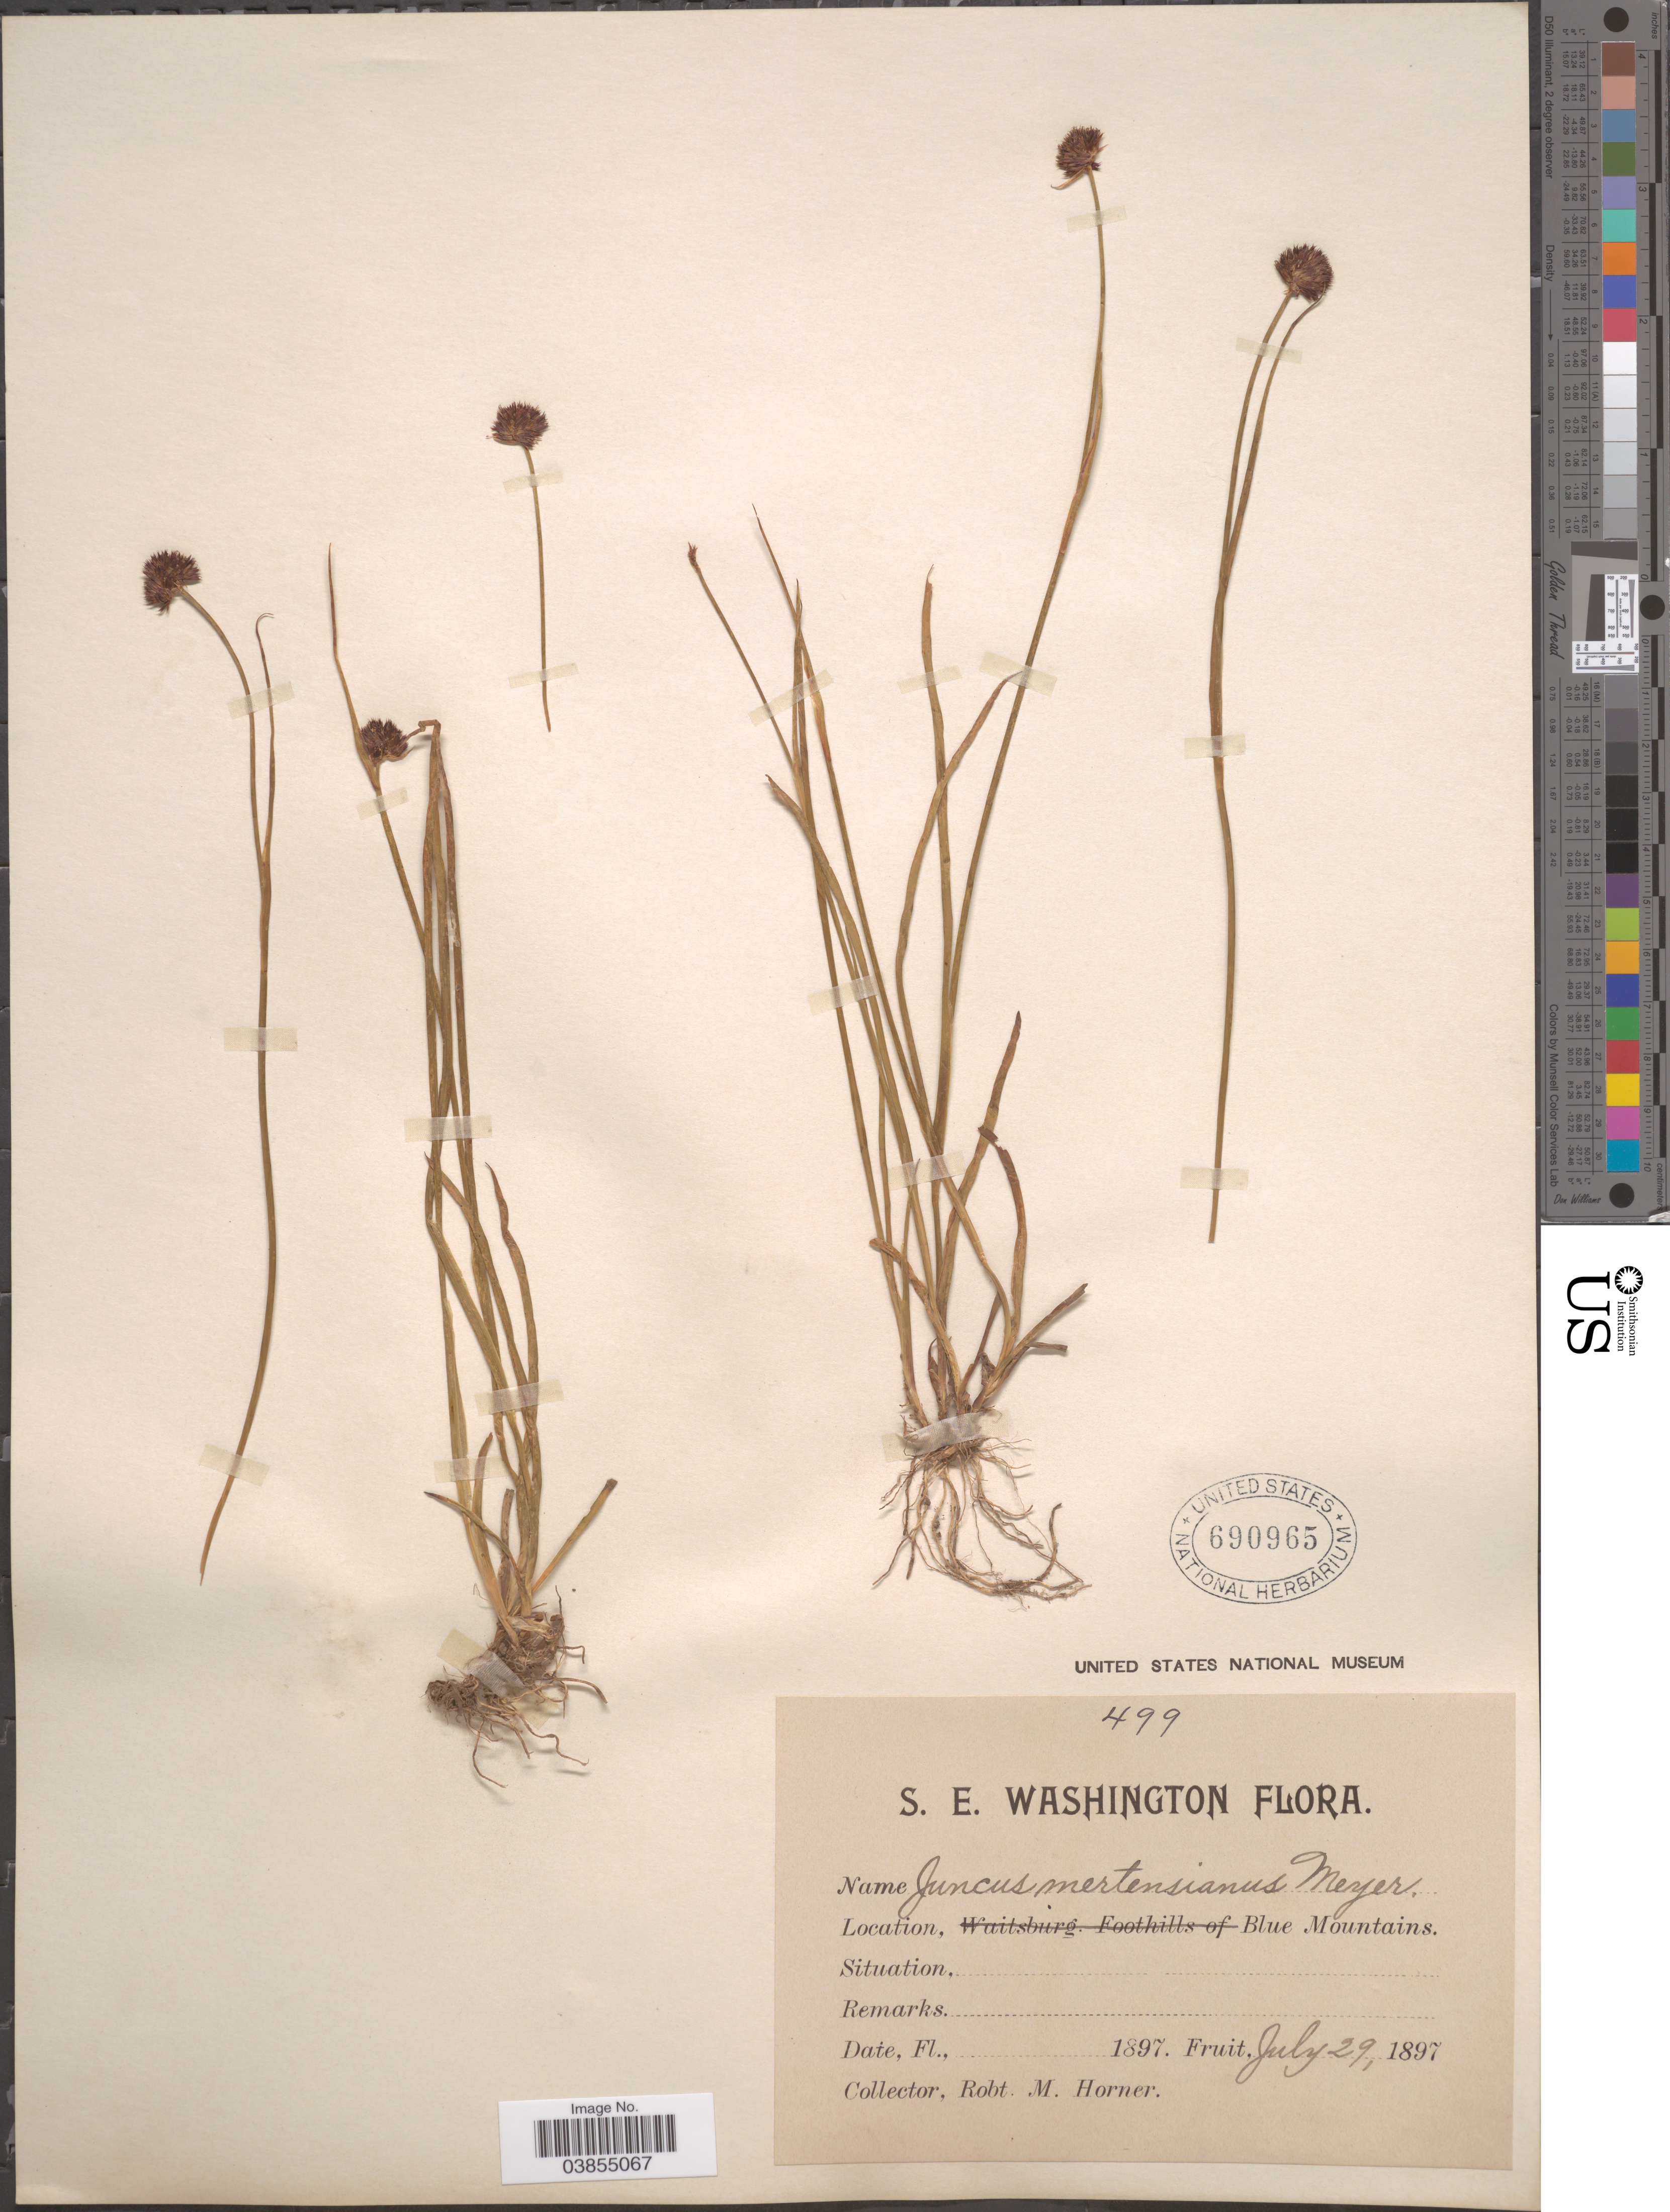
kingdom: Plantae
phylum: Tracheophyta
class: Liliopsida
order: Poales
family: Juncaceae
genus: Juncus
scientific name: Juncus mertensianus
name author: Bong.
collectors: R. Horner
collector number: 499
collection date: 1897-07-29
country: United States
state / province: Washington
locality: S.E. Washington.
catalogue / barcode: US 690965